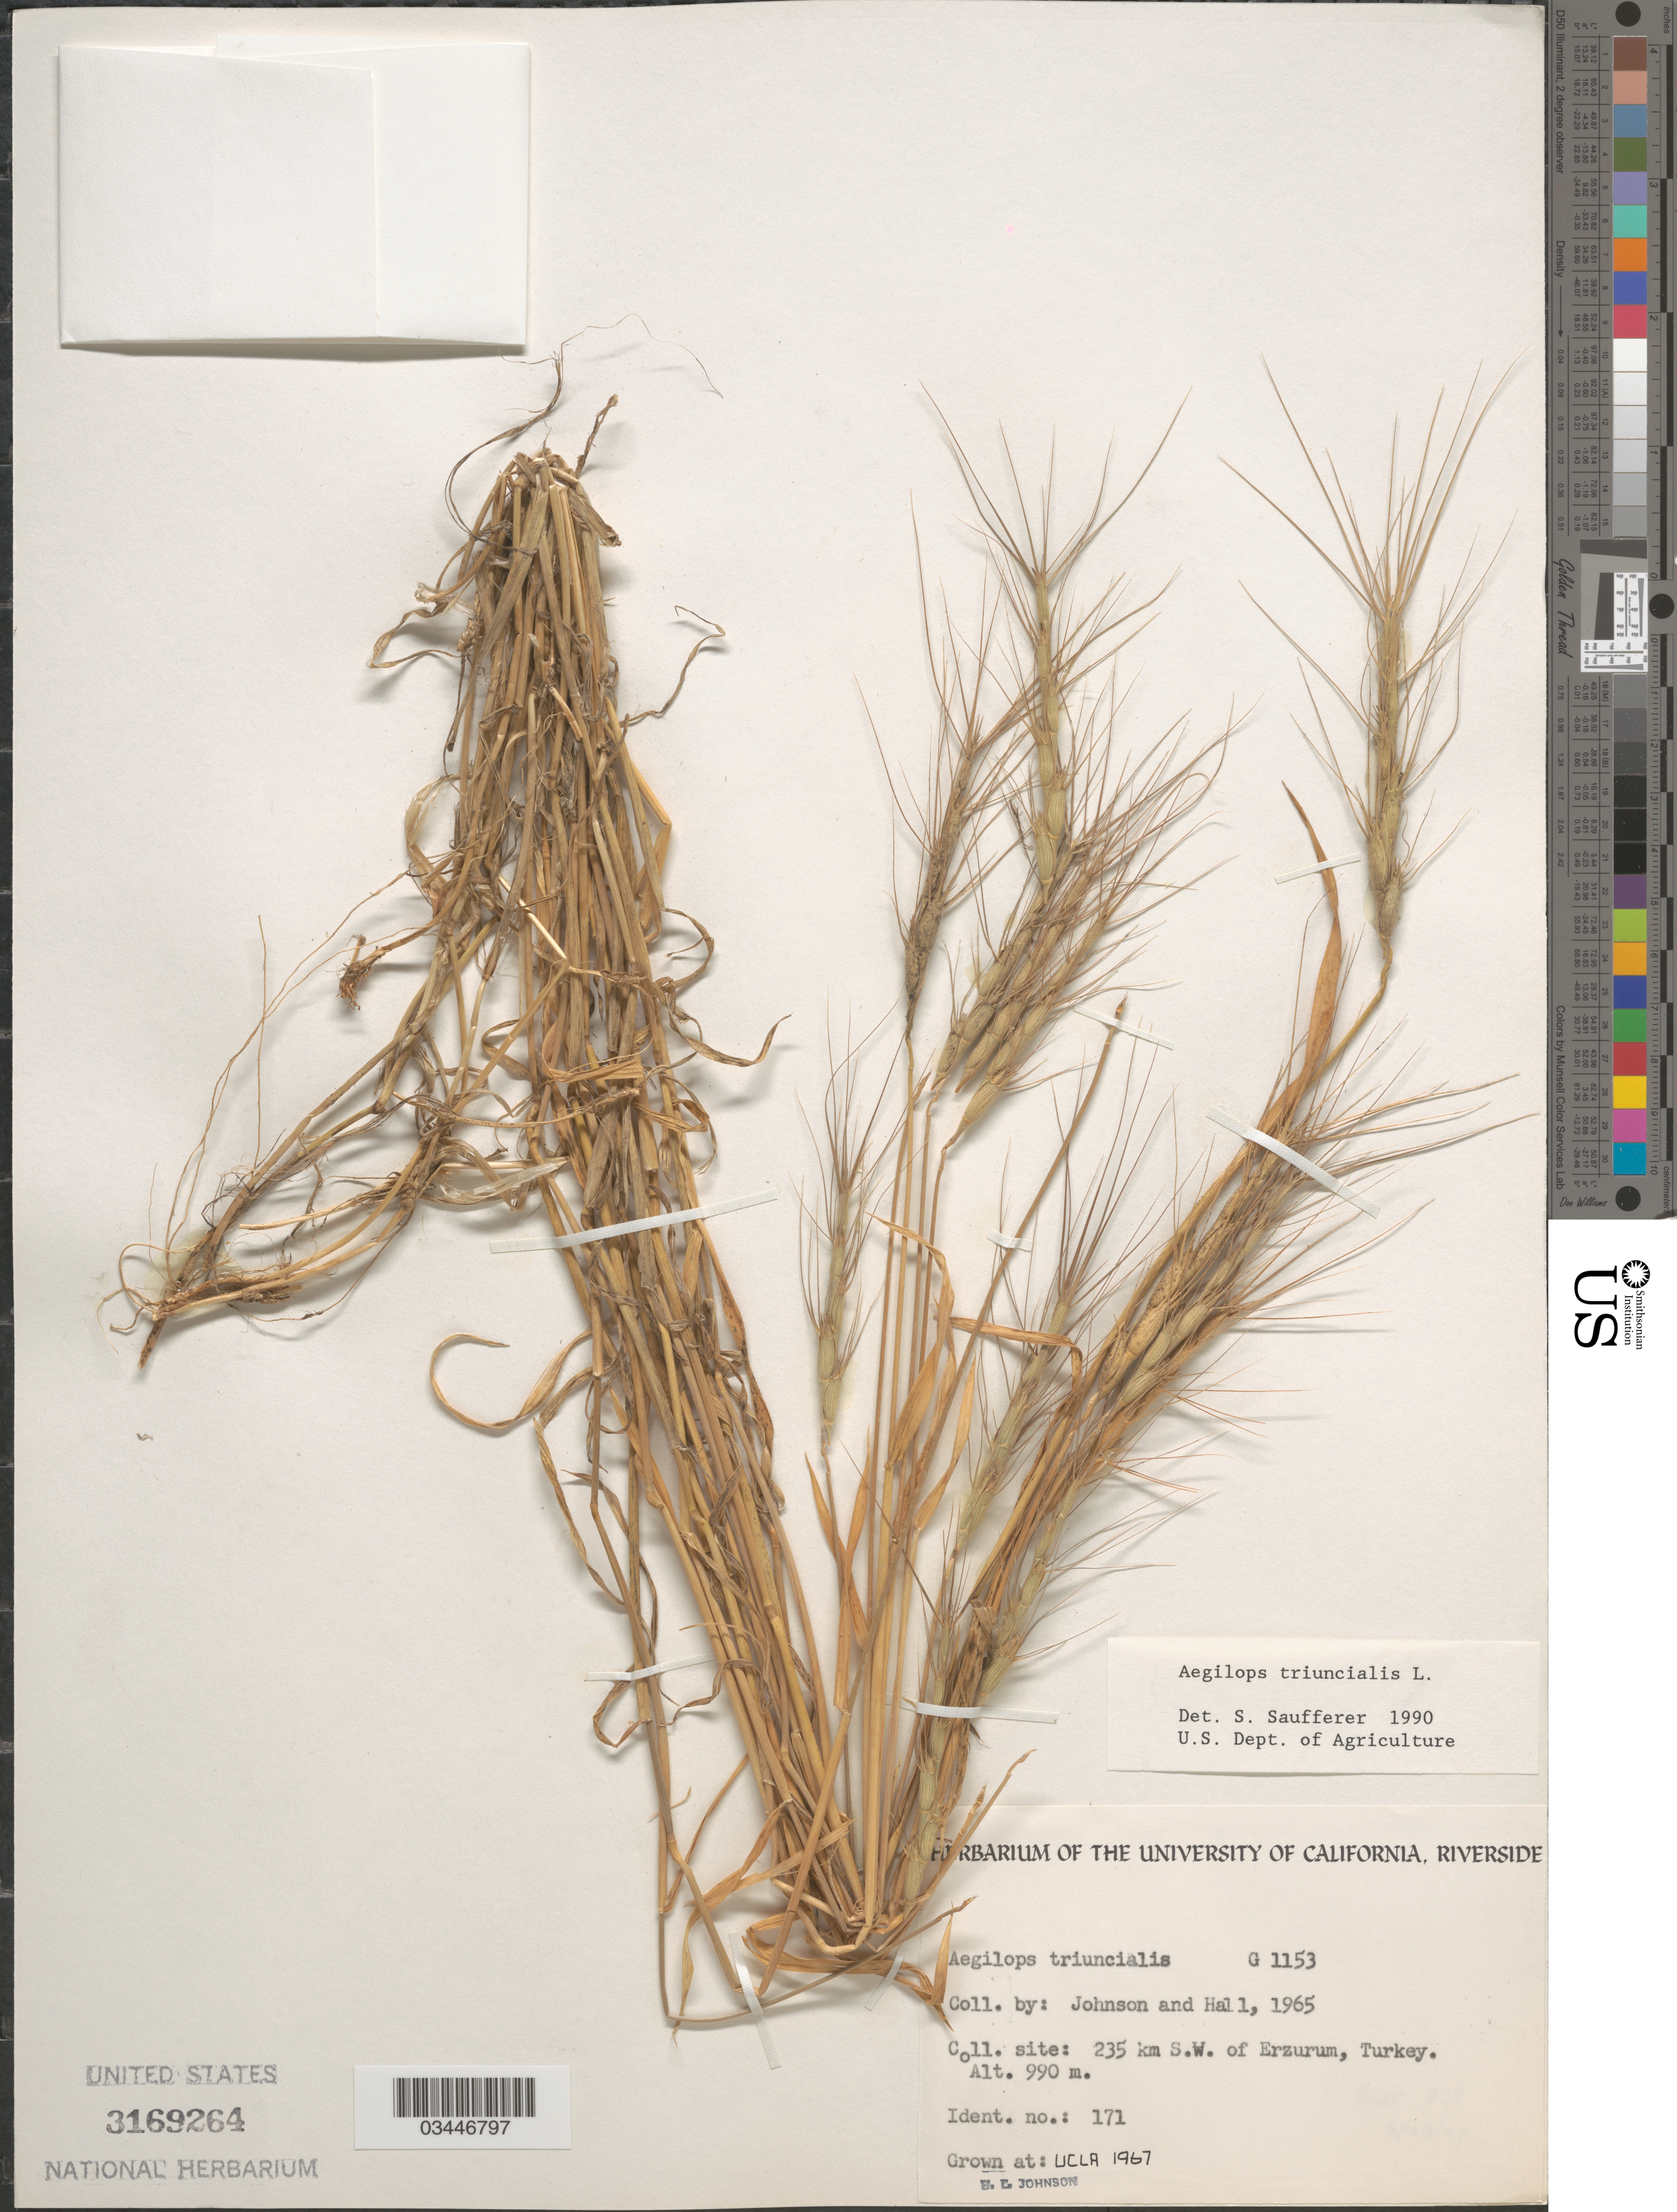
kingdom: Plantae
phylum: Tracheophyta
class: Liliopsida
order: Poales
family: Poaceae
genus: Aegilops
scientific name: Aegilops triuncialis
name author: L.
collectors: B. Johnson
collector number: G1153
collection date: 1967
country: United States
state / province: California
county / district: Los Angeles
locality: UCLA.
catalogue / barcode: US 3169264